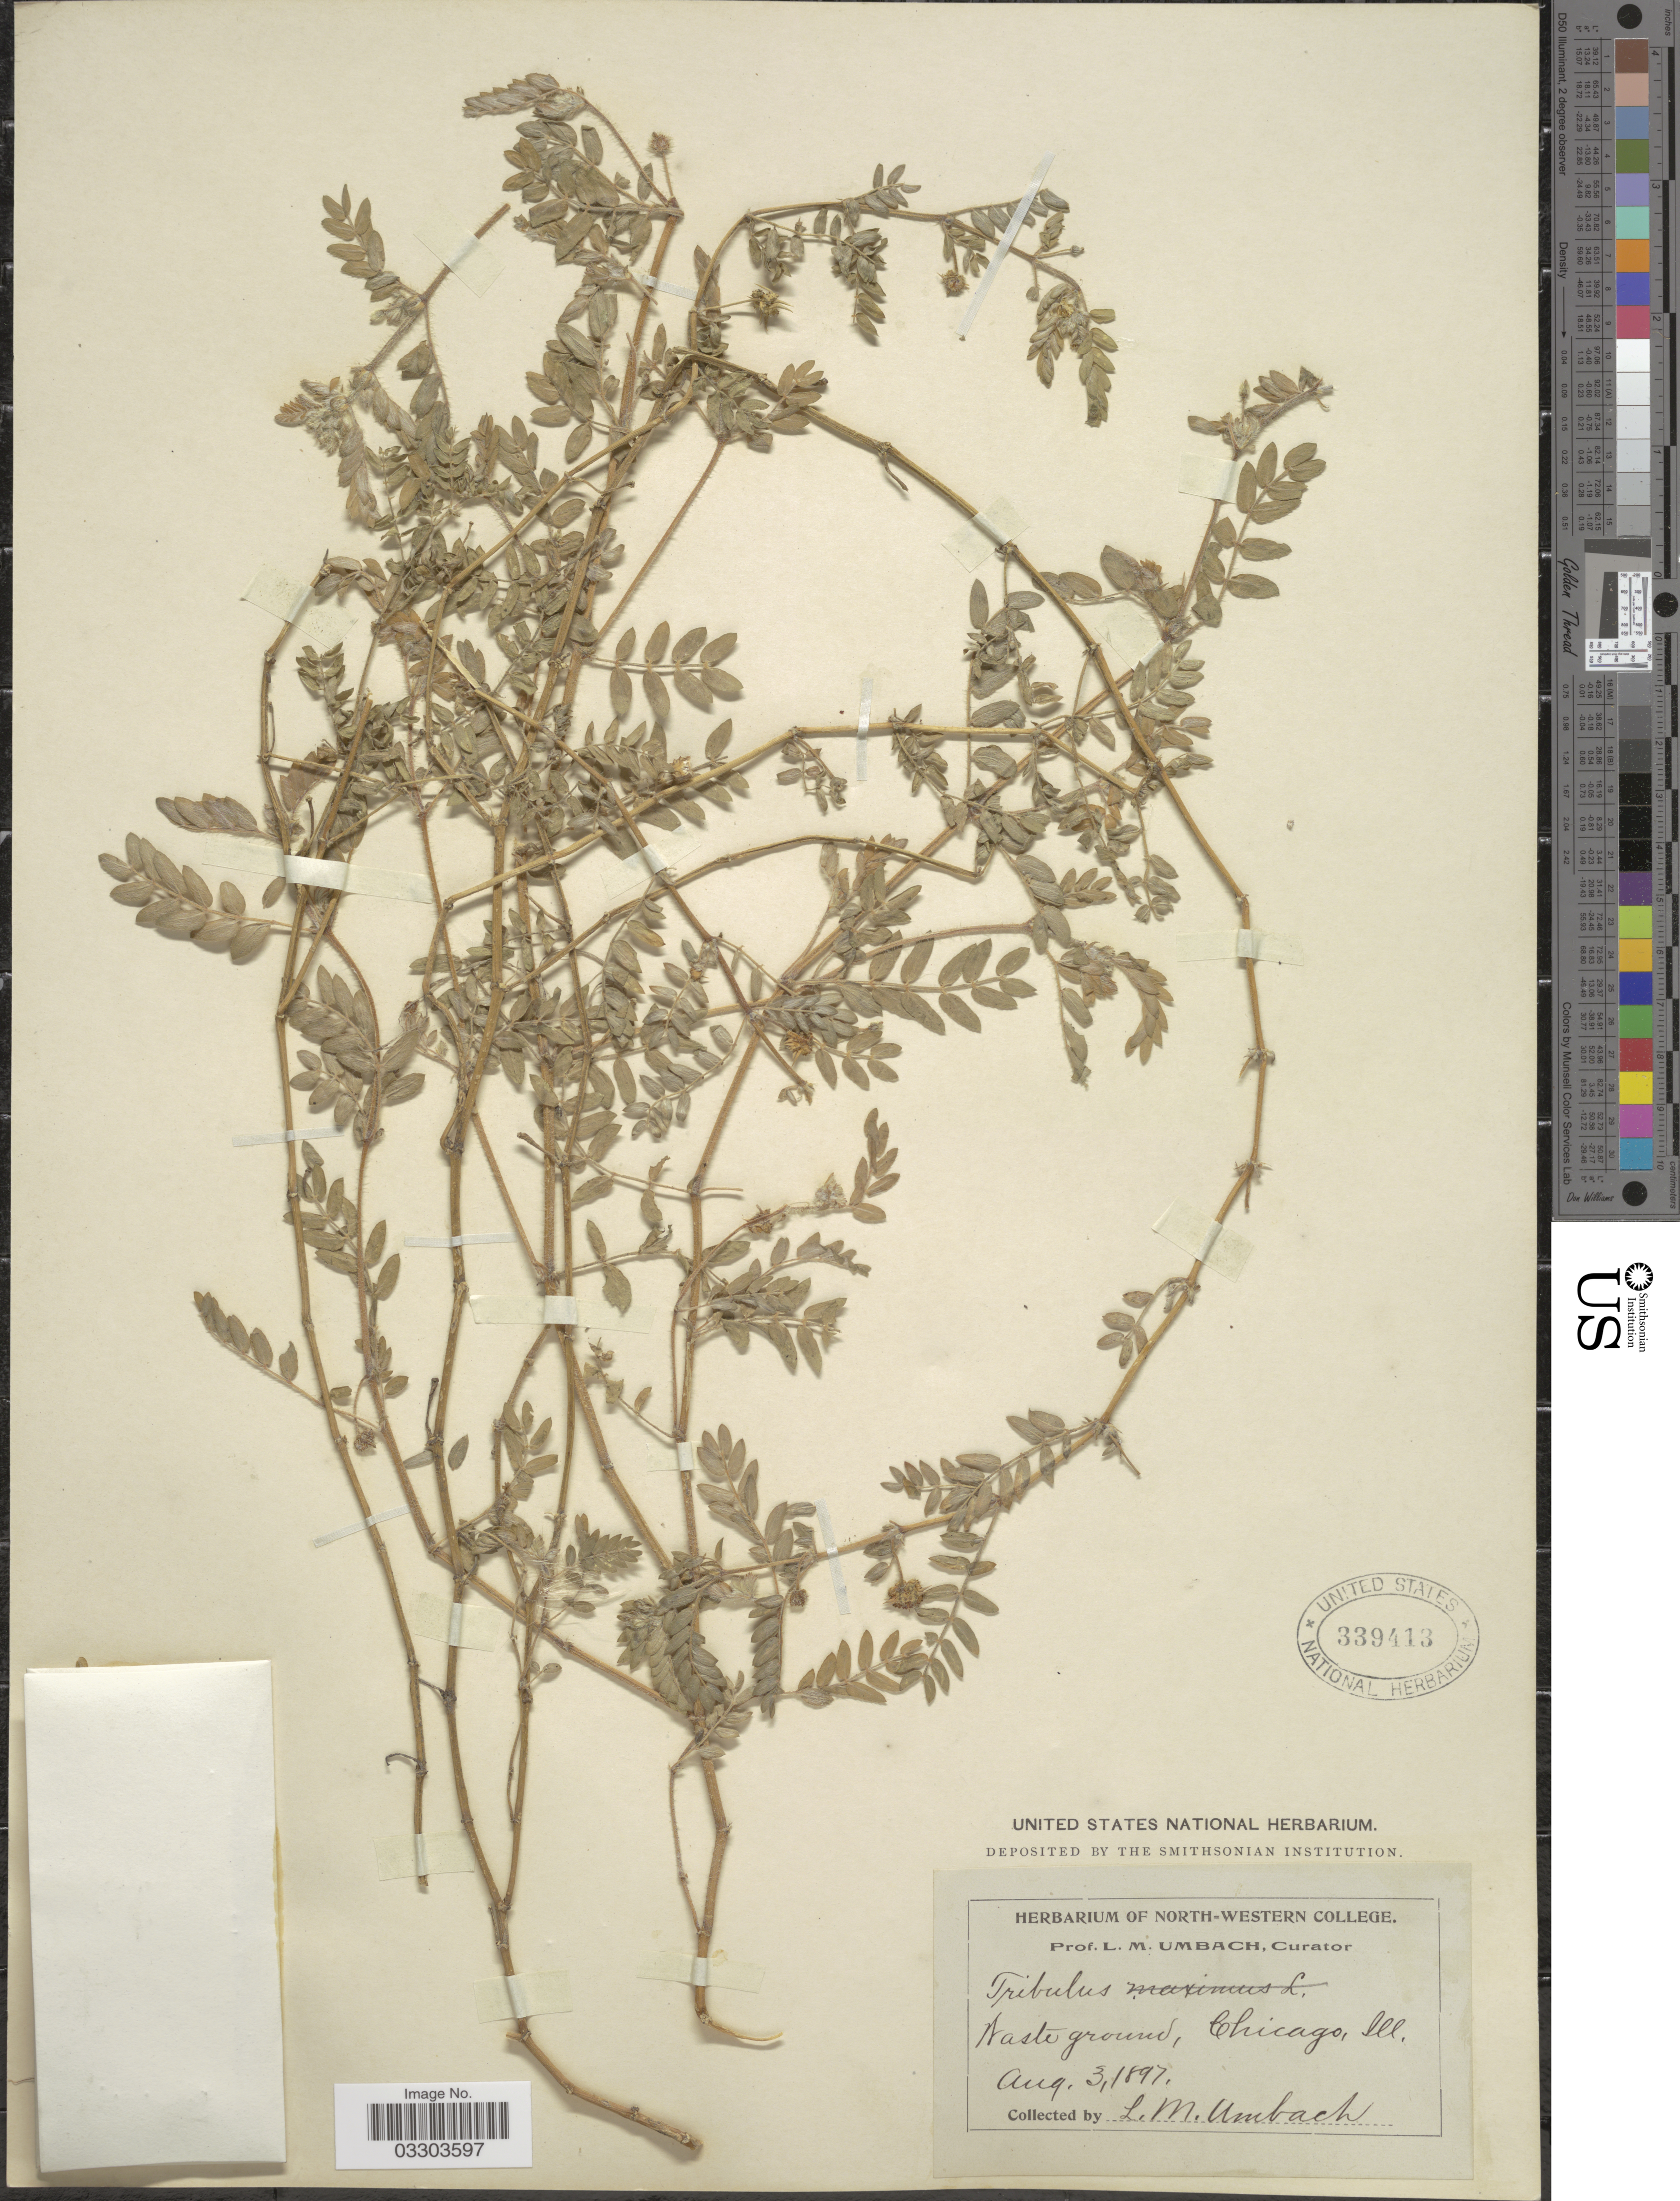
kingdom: Plantae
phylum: Tracheophyta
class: Magnoliopsida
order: Zygophyllales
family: Zygophyllaceae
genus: Tribulus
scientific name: Tribulus terrestris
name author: L.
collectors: L. M. Umbach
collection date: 1897-08-03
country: United States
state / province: Illinois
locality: Chicago, Ill.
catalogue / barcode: US 339413